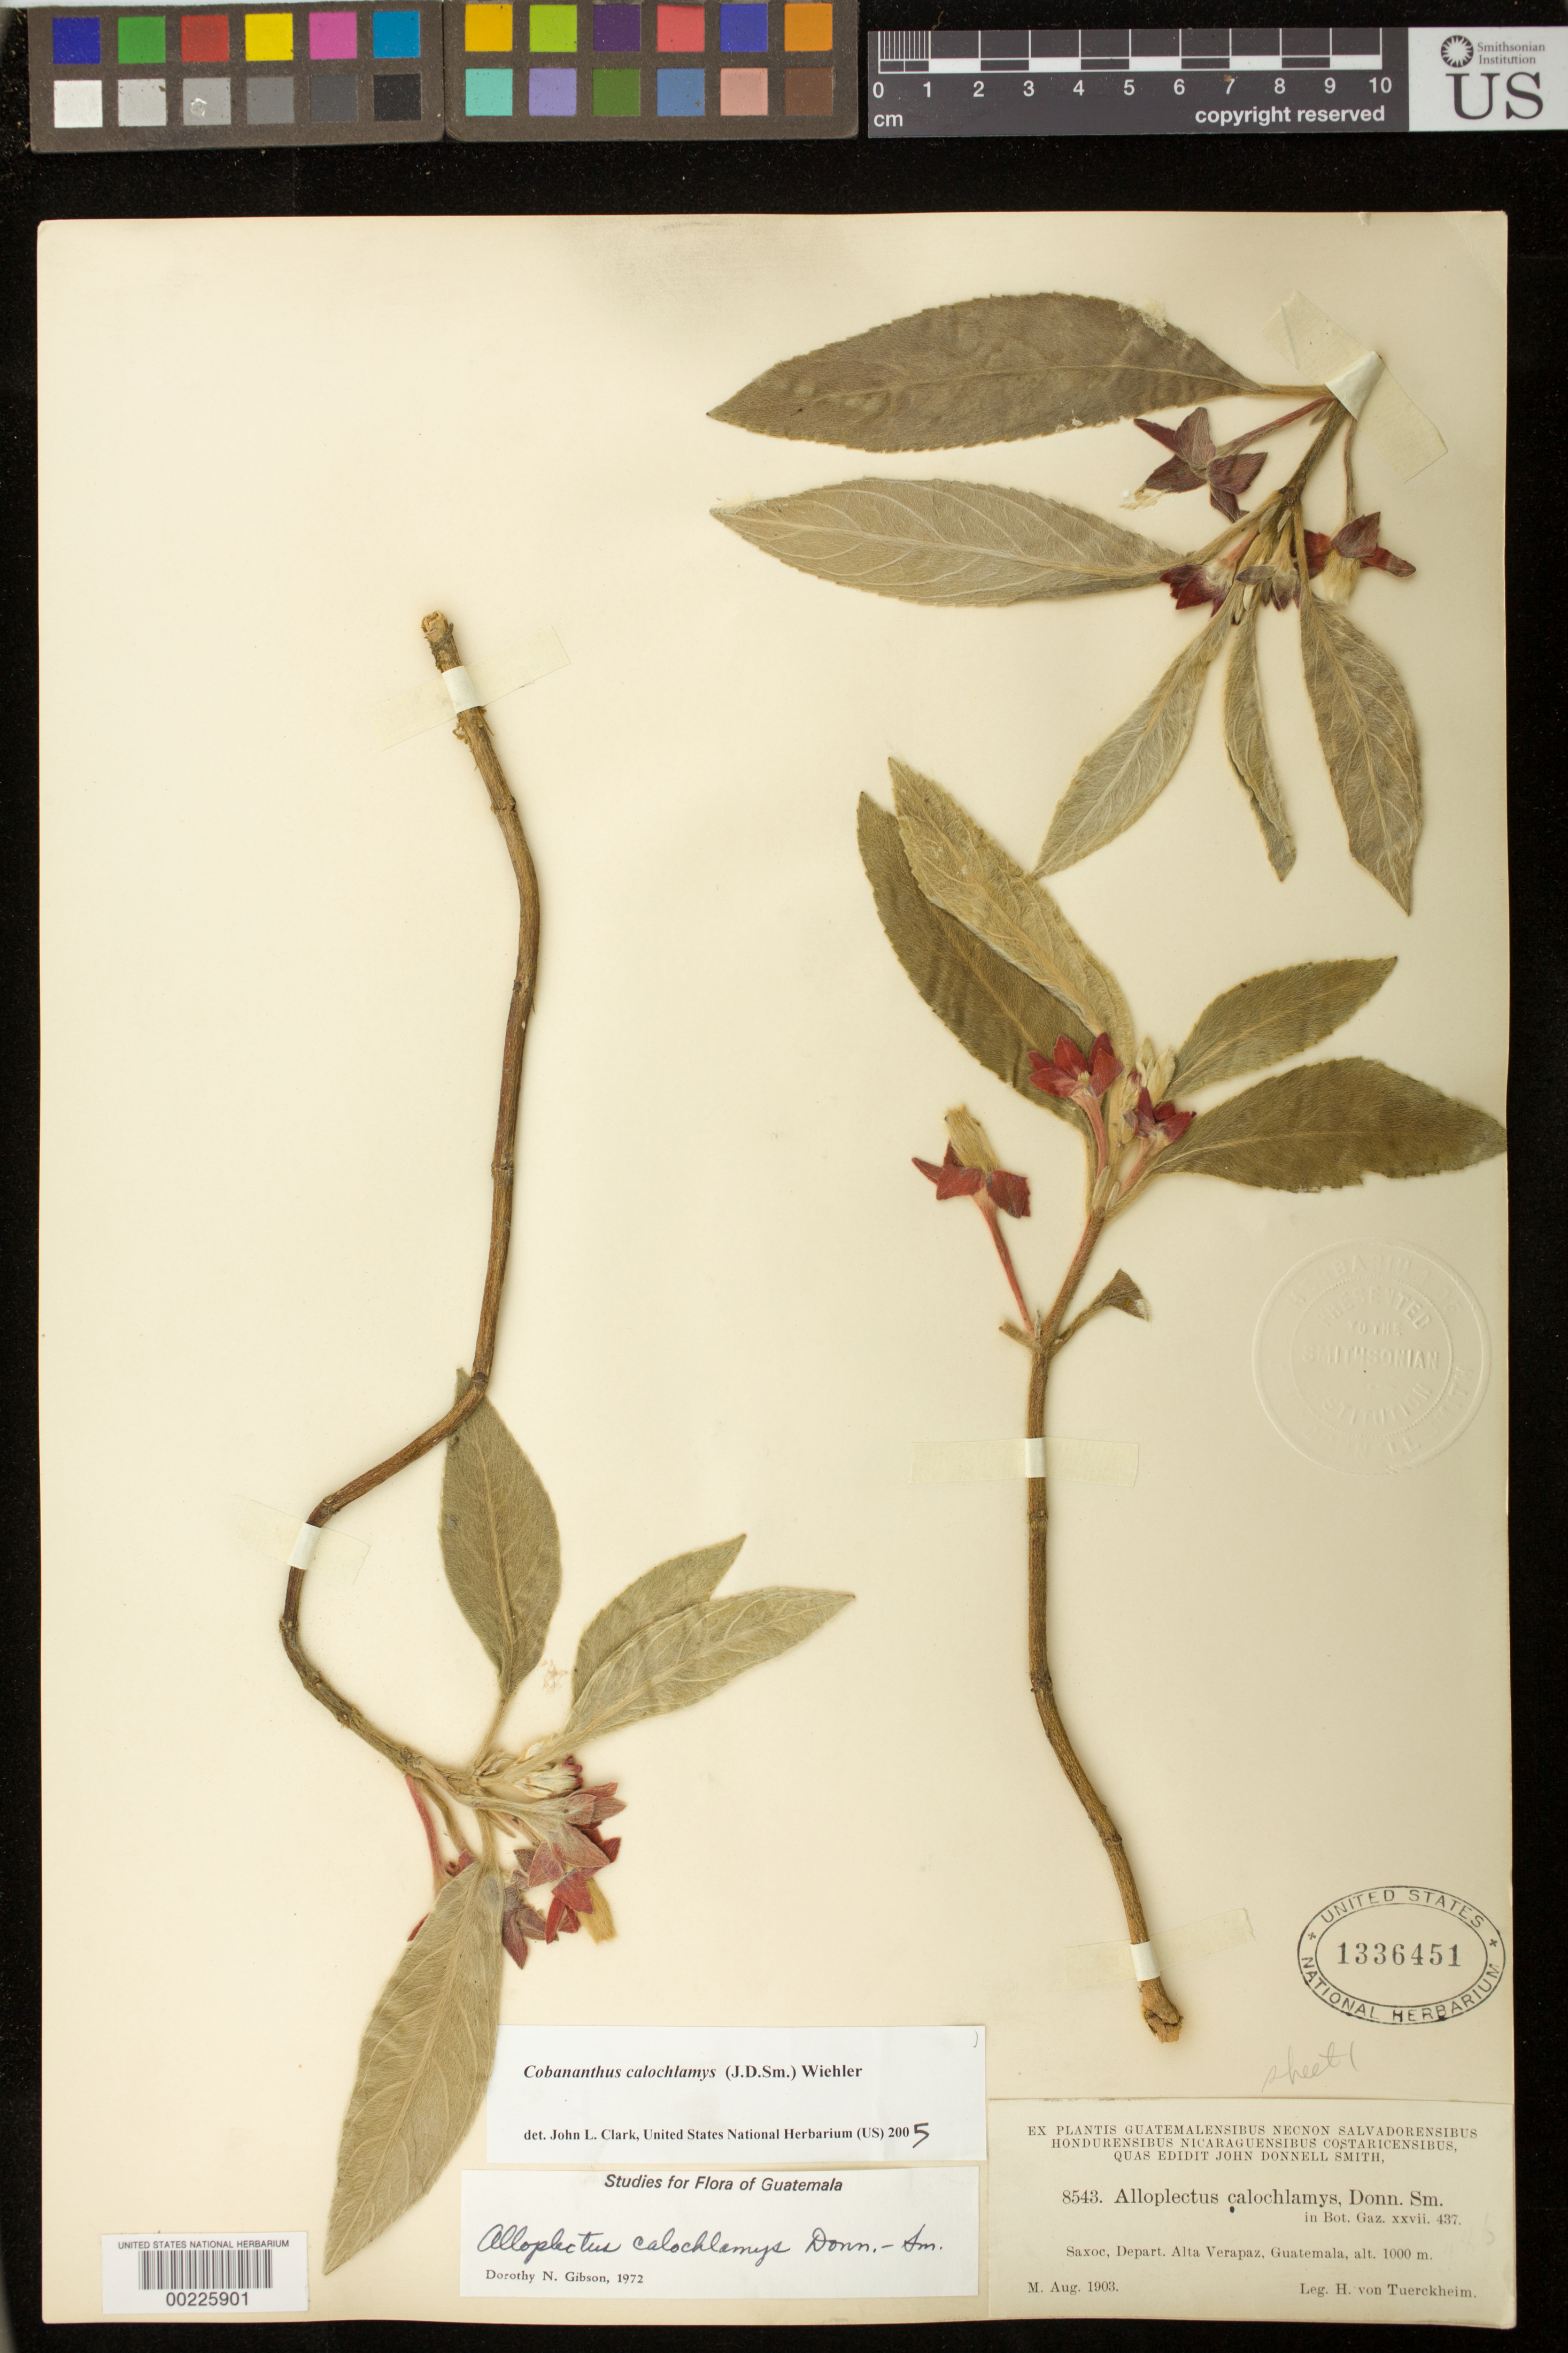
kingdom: Plantae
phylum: Tracheophyta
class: Magnoliopsida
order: Lamiales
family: Gesneriaceae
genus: Cobananthus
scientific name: Cobananthus calochlamys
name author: (Donn. Sm.) Wiehler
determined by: Clark, J. L., (SEL), The Marie Selby Botanical Garden (UNITED STATES)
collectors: H. von Türckheim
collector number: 8543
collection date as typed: Aug 1903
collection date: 1903-08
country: Guatemala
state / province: Alta Verapaz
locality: Saxoc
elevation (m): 1000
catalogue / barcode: US 1336451